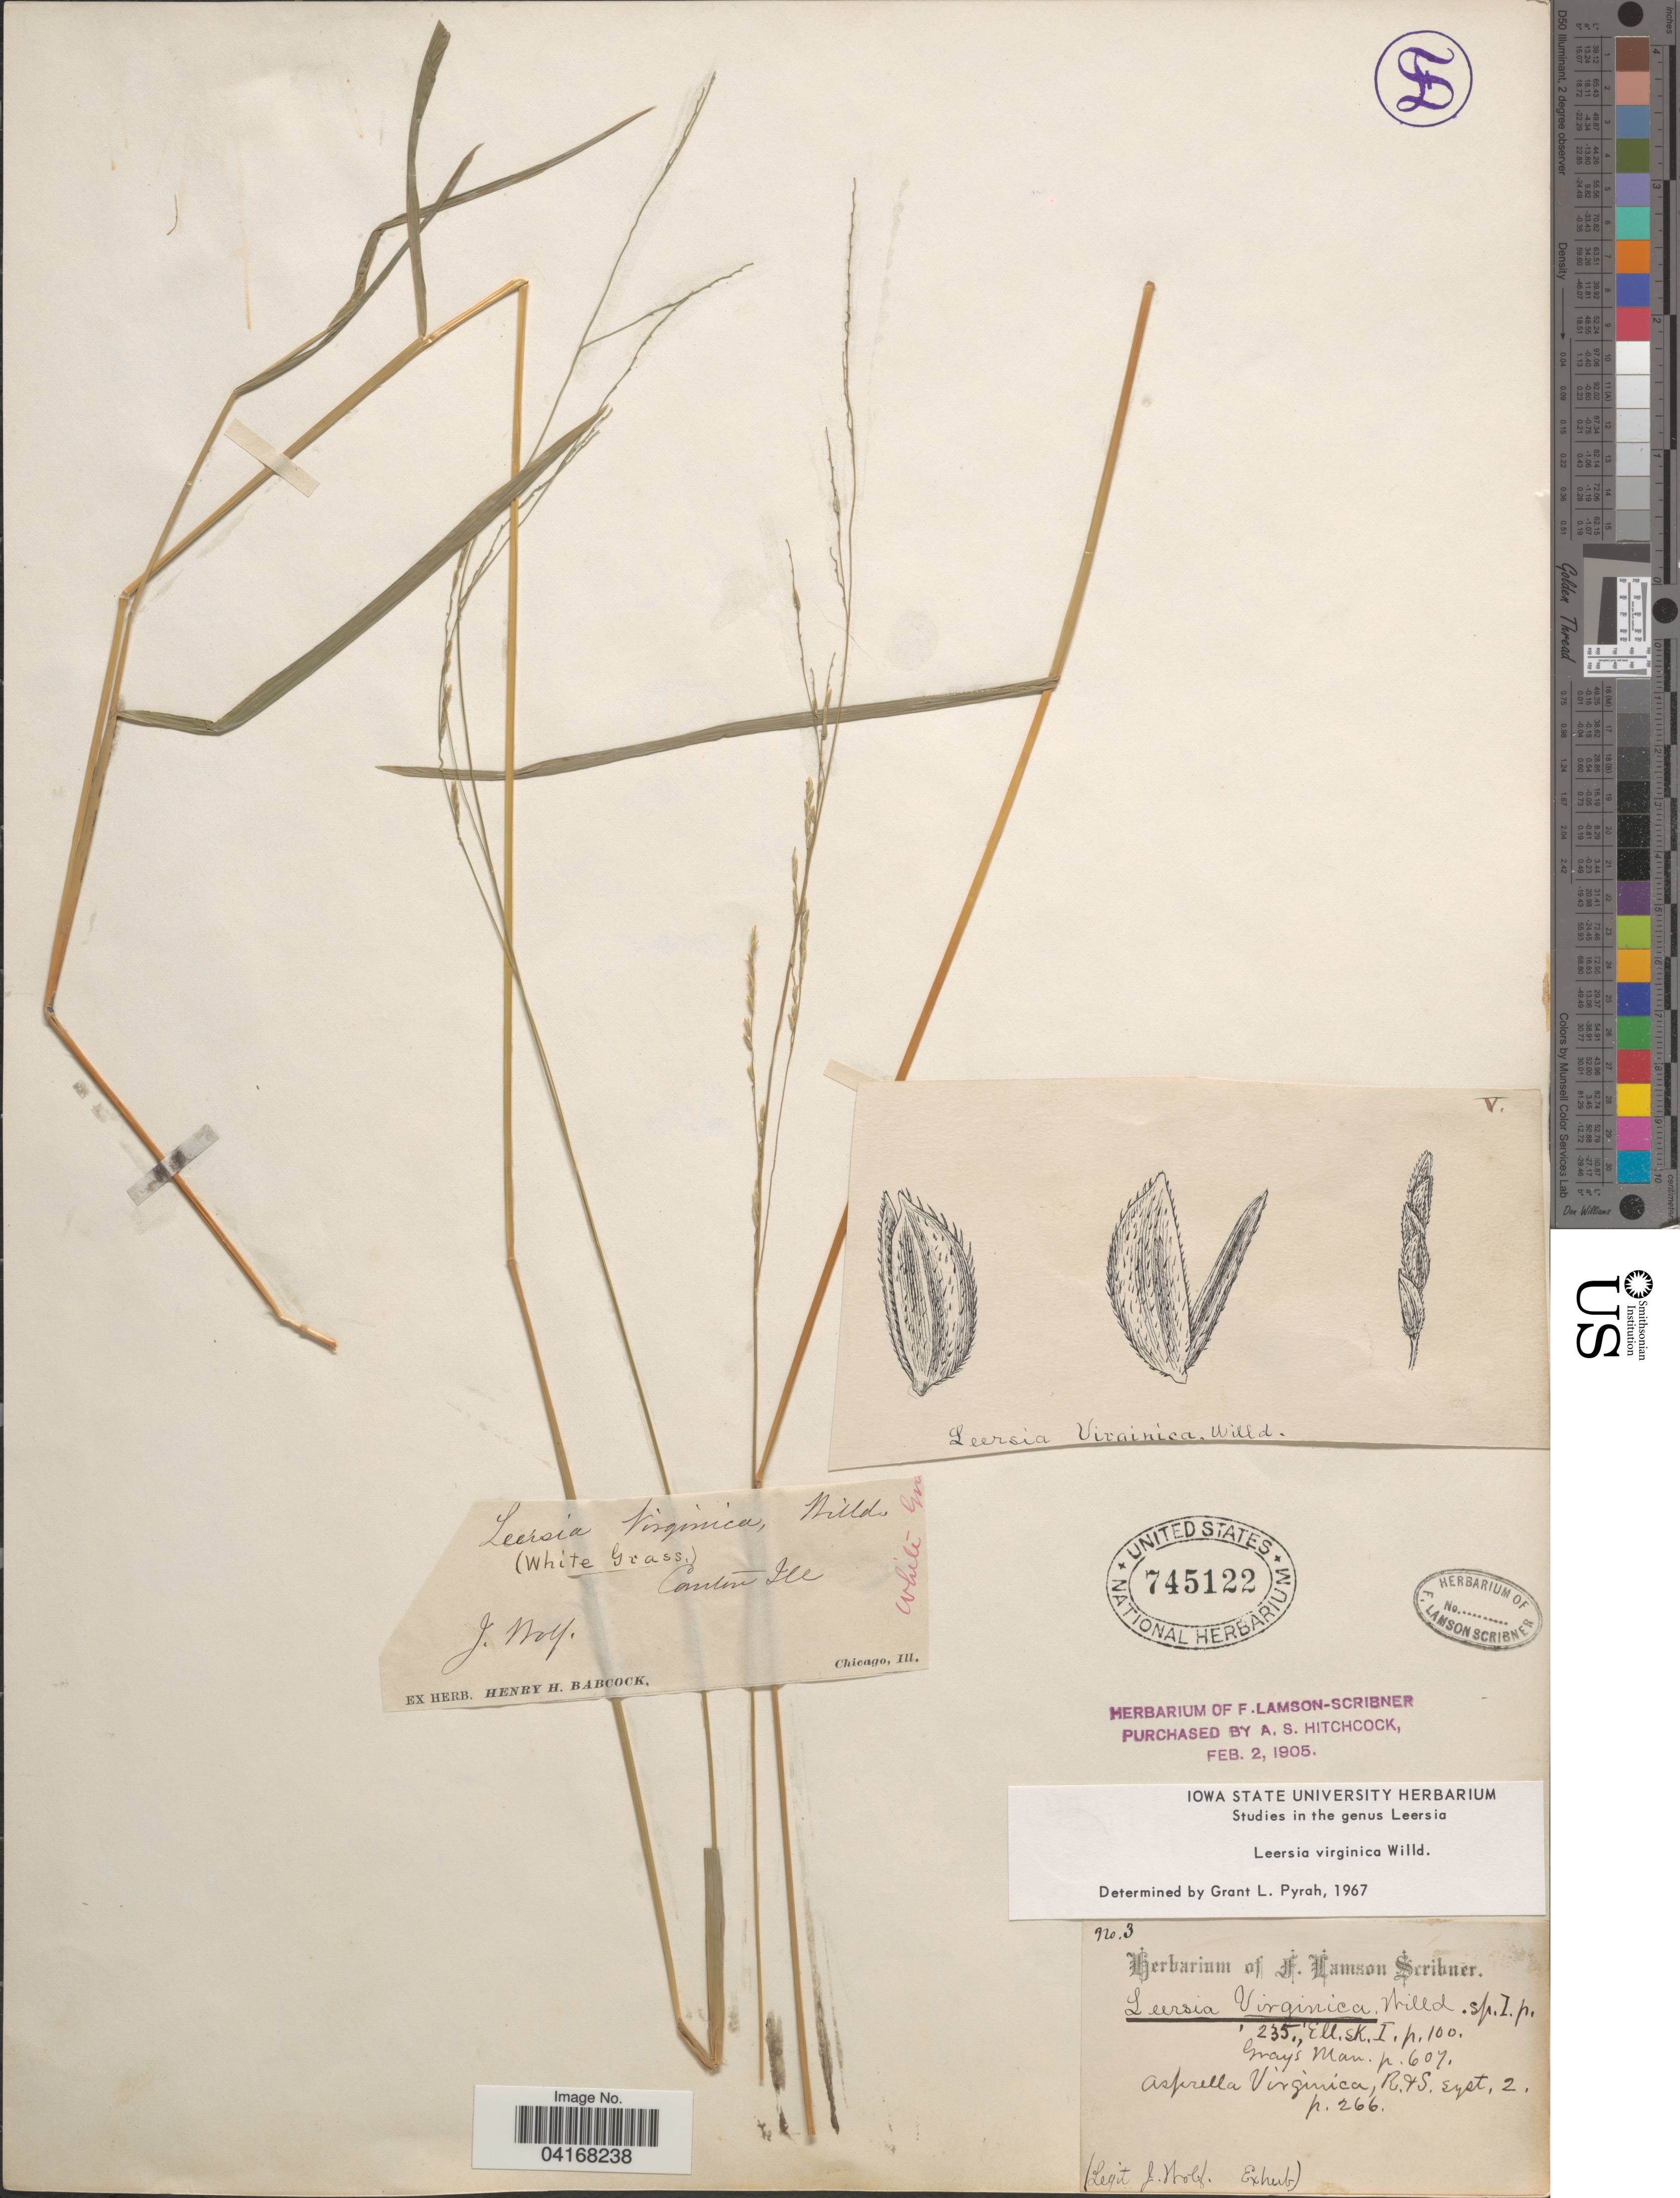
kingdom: Plantae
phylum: Tracheophyta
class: Liliopsida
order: Poales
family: Poaceae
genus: Leersia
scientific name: Leersia virginica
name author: Willd.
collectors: J. Wolf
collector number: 3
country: United States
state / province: Illinois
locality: Canton Ill.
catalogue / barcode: US 745122